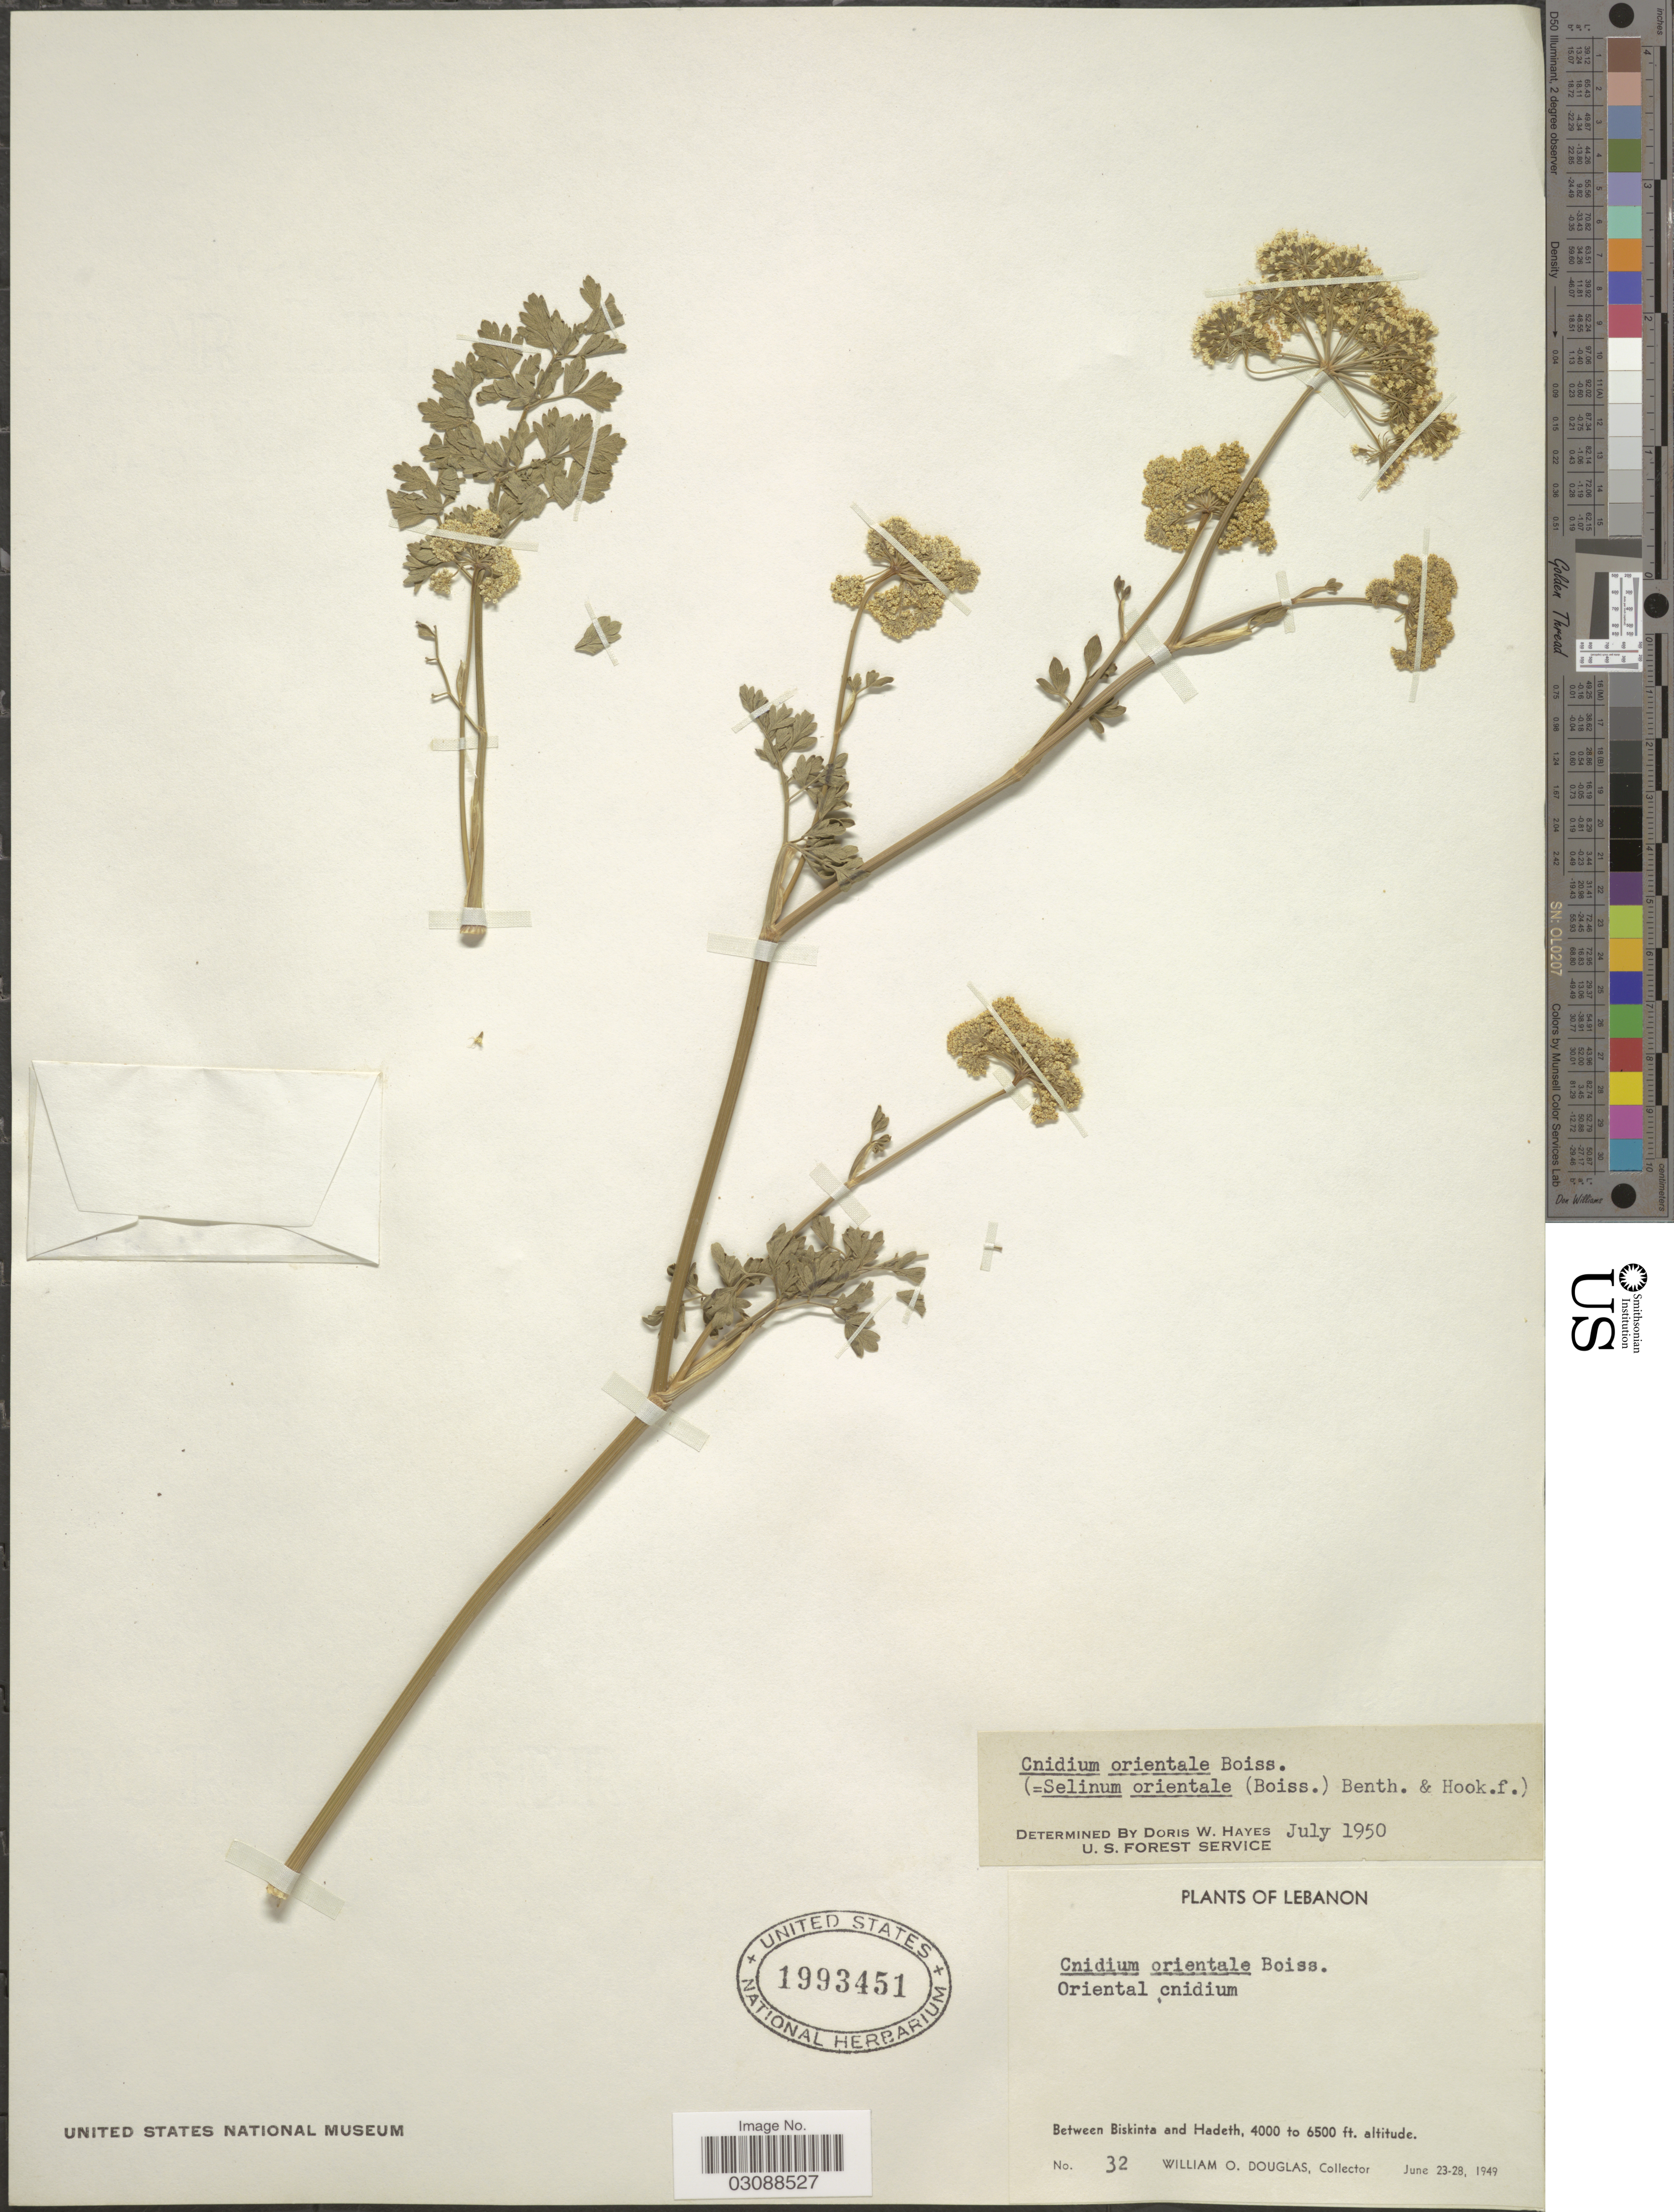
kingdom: Plantae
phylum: Tracheophyta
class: Magnoliopsida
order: Apiales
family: Apiaceae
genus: Cnidium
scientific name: Cnidium orientale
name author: Boiss.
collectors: W. Douglas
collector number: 32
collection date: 1949-06-23/1949-06-28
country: Lebanon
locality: Between Biskinta and Hadeth.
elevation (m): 1219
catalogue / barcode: US 1993451